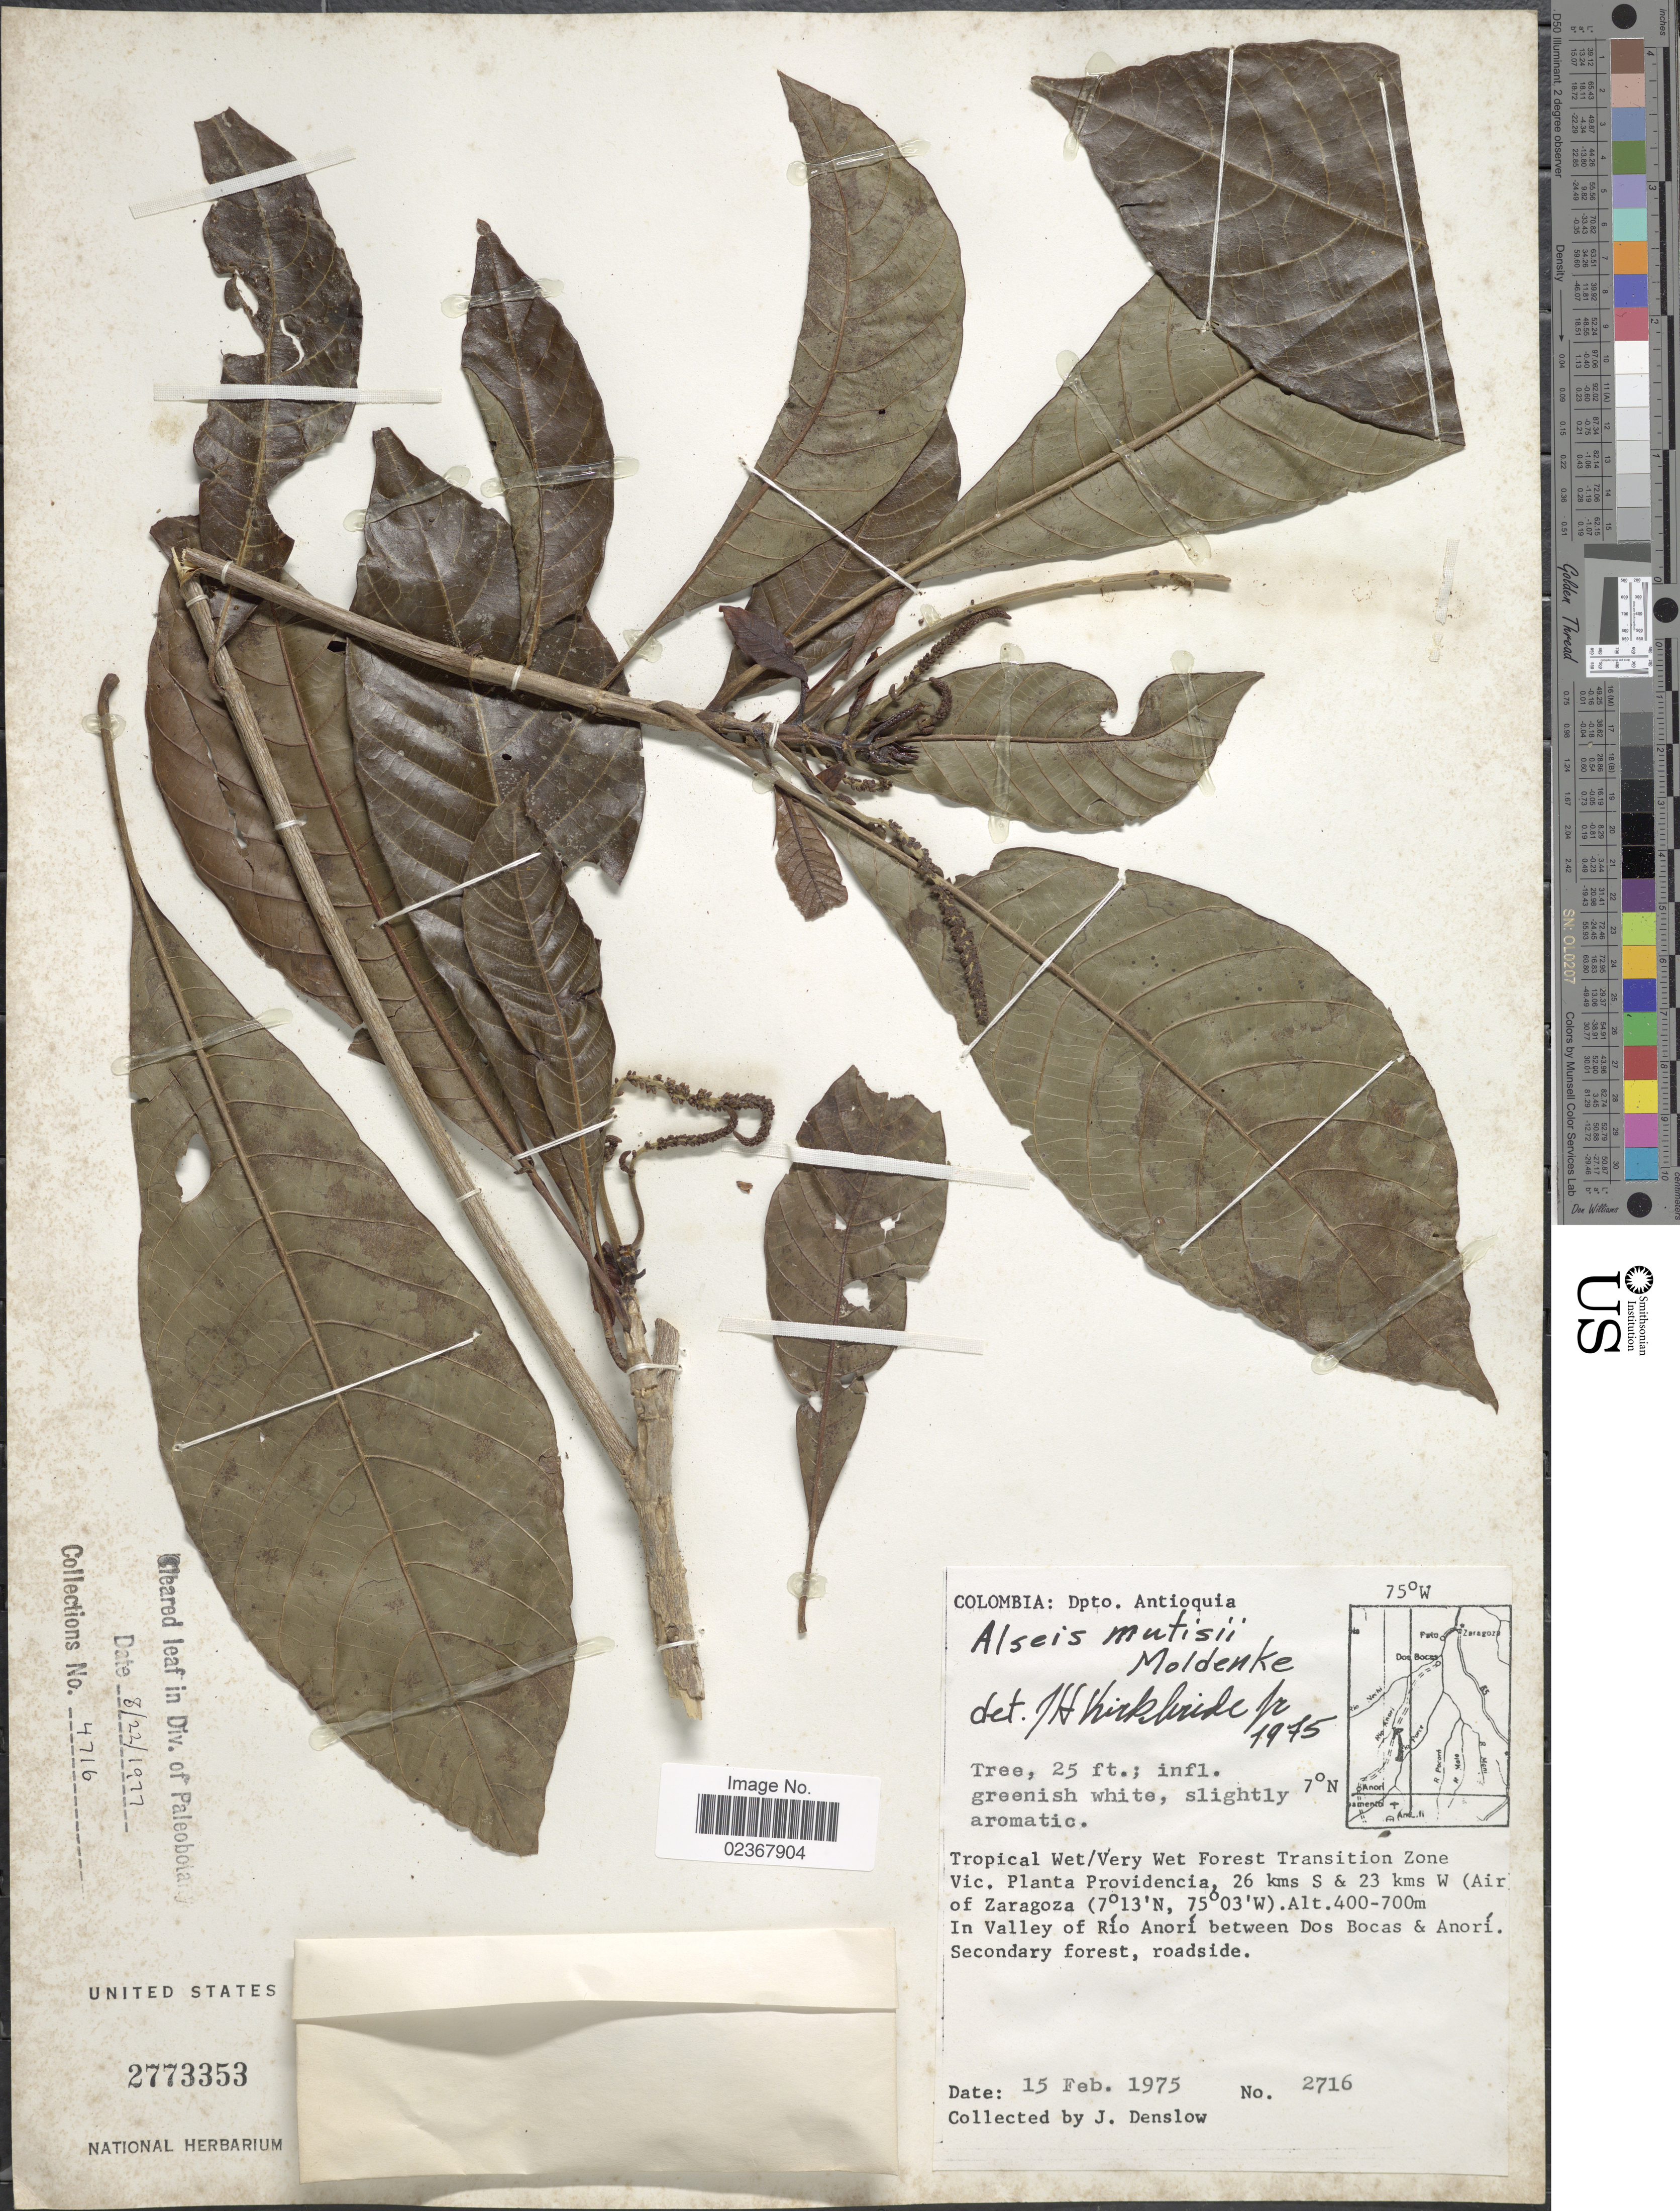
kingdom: Plantae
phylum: Tracheophyta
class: Magnoliopsida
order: Gentianales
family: Rubiaceae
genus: Alseis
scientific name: Alseis mutisii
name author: Moldenke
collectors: J. Denslow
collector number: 2716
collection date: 1975-02-15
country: Colombia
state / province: Antioquia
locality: Tropical Wet/Very Wet Forest Transition Zone Vic. Planta Providencia, 26 kms S & 23 kms W (Air of Zaragoza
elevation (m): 400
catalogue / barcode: US 2773353